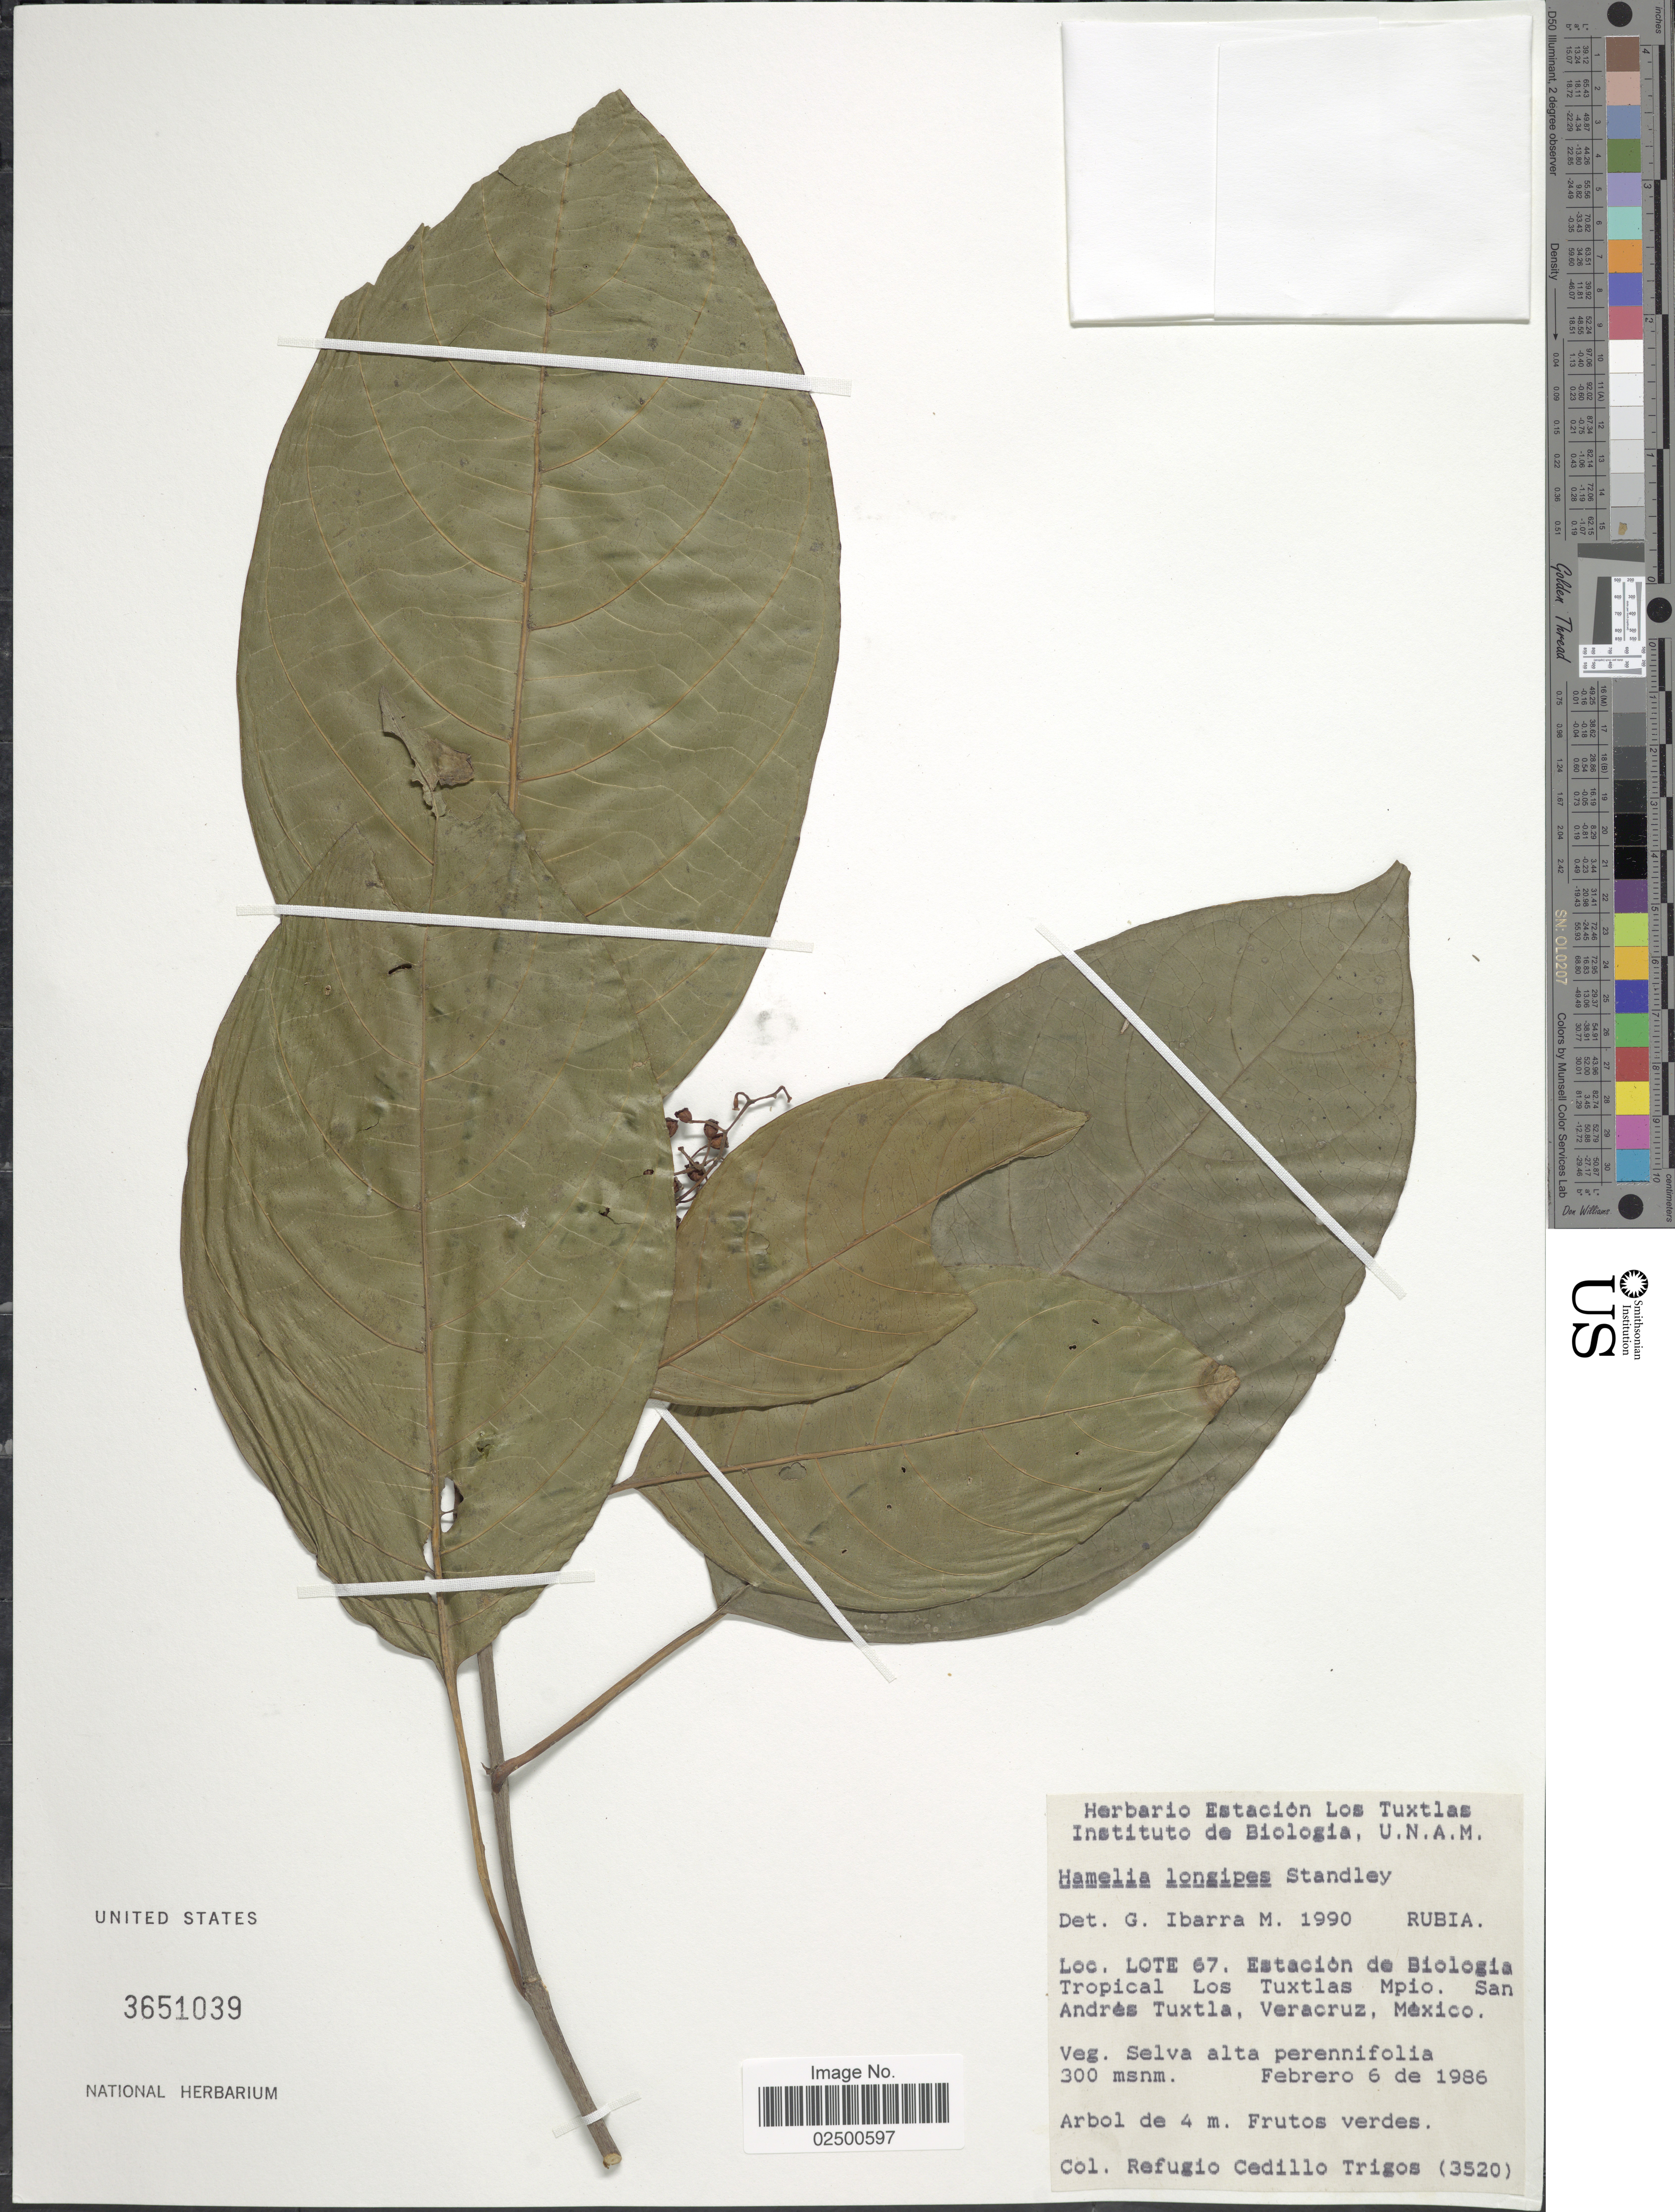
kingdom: Plantae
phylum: Tracheophyta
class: Magnoliopsida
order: Gentianales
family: Rubiaceae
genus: Hamelia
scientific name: Hamelia longipes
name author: Standl.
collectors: R. CedilloT.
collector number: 3520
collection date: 1986-02-06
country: Mexico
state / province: Veracruz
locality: Lote 67. Estacion de Biologica Tropical Los Tuxtlas Mpio. San Andres Tuxtla, Veracruz.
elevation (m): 300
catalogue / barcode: US 3651039